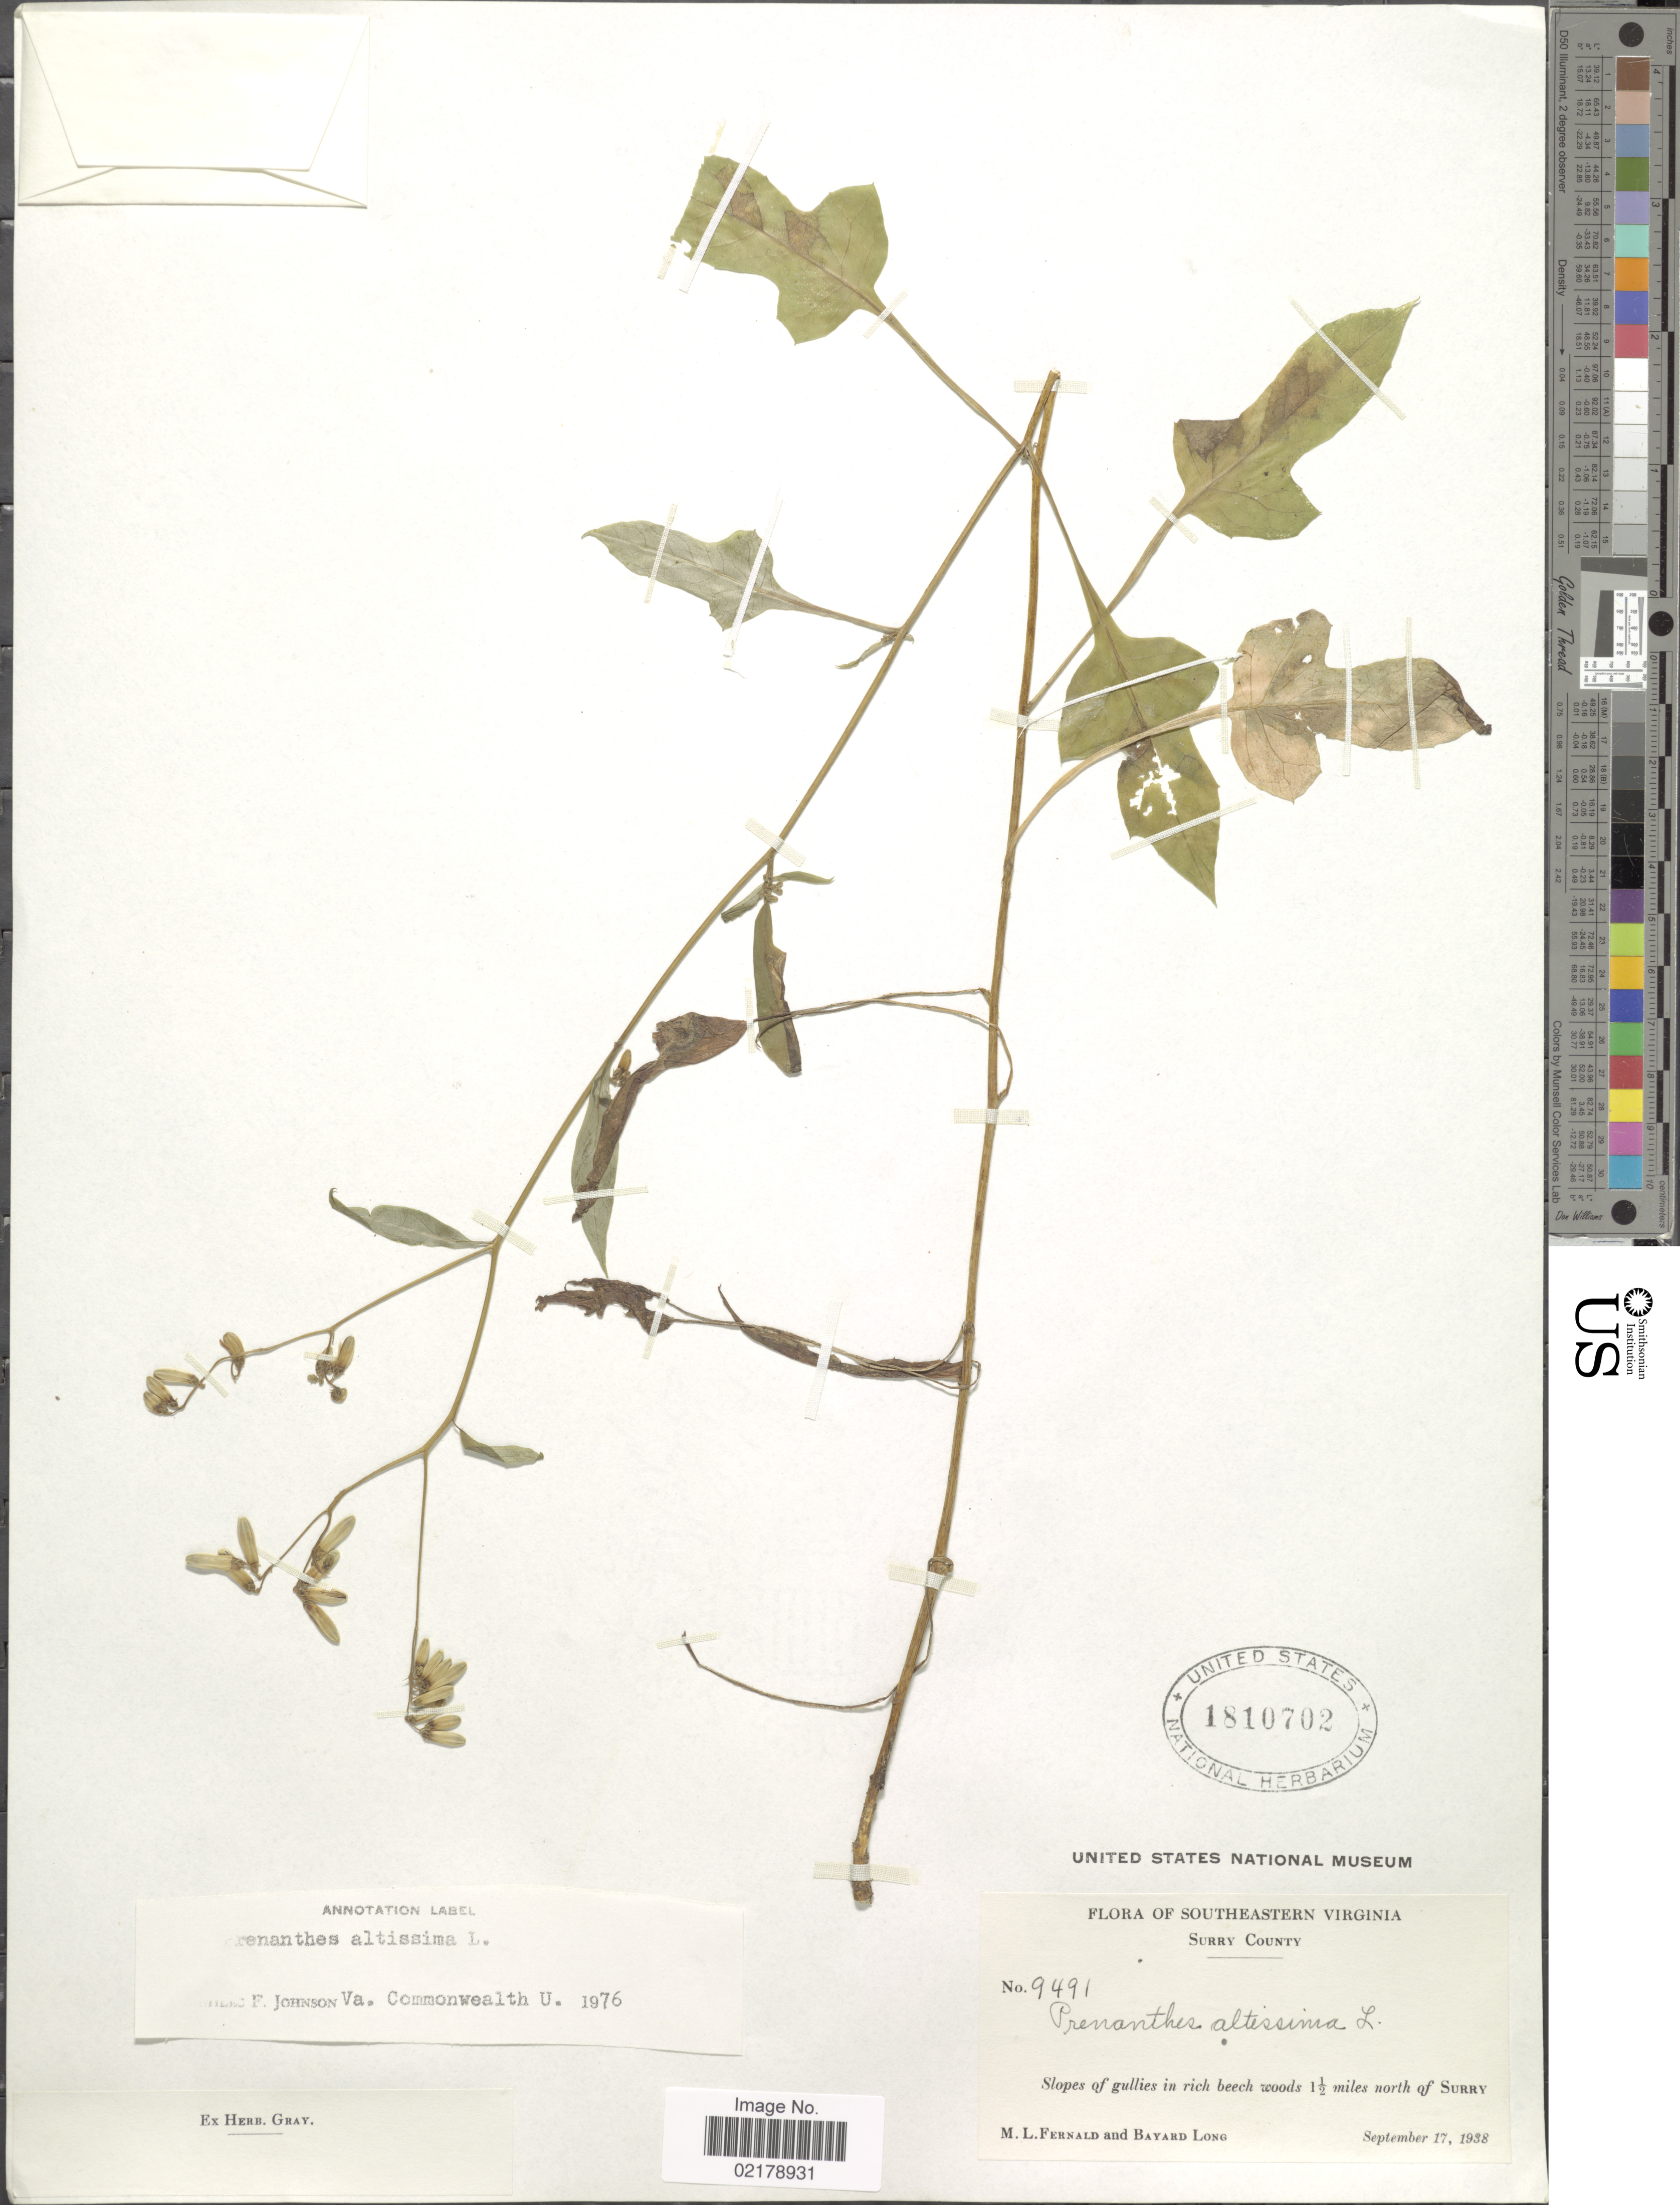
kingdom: Plantae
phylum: Tracheophyta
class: Magnoliopsida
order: Asterales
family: Asteraceae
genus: Nabalus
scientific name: Nabalus altissimus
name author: (L.) Hook.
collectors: M. L. Fernald & B. Long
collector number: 9491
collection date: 1938-09-17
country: United States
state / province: Virginia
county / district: Surry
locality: Southwestern Virginia, Surry County, Slopes of gullies in rich beech woods 1½ miles north of Surry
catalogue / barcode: US 1810702